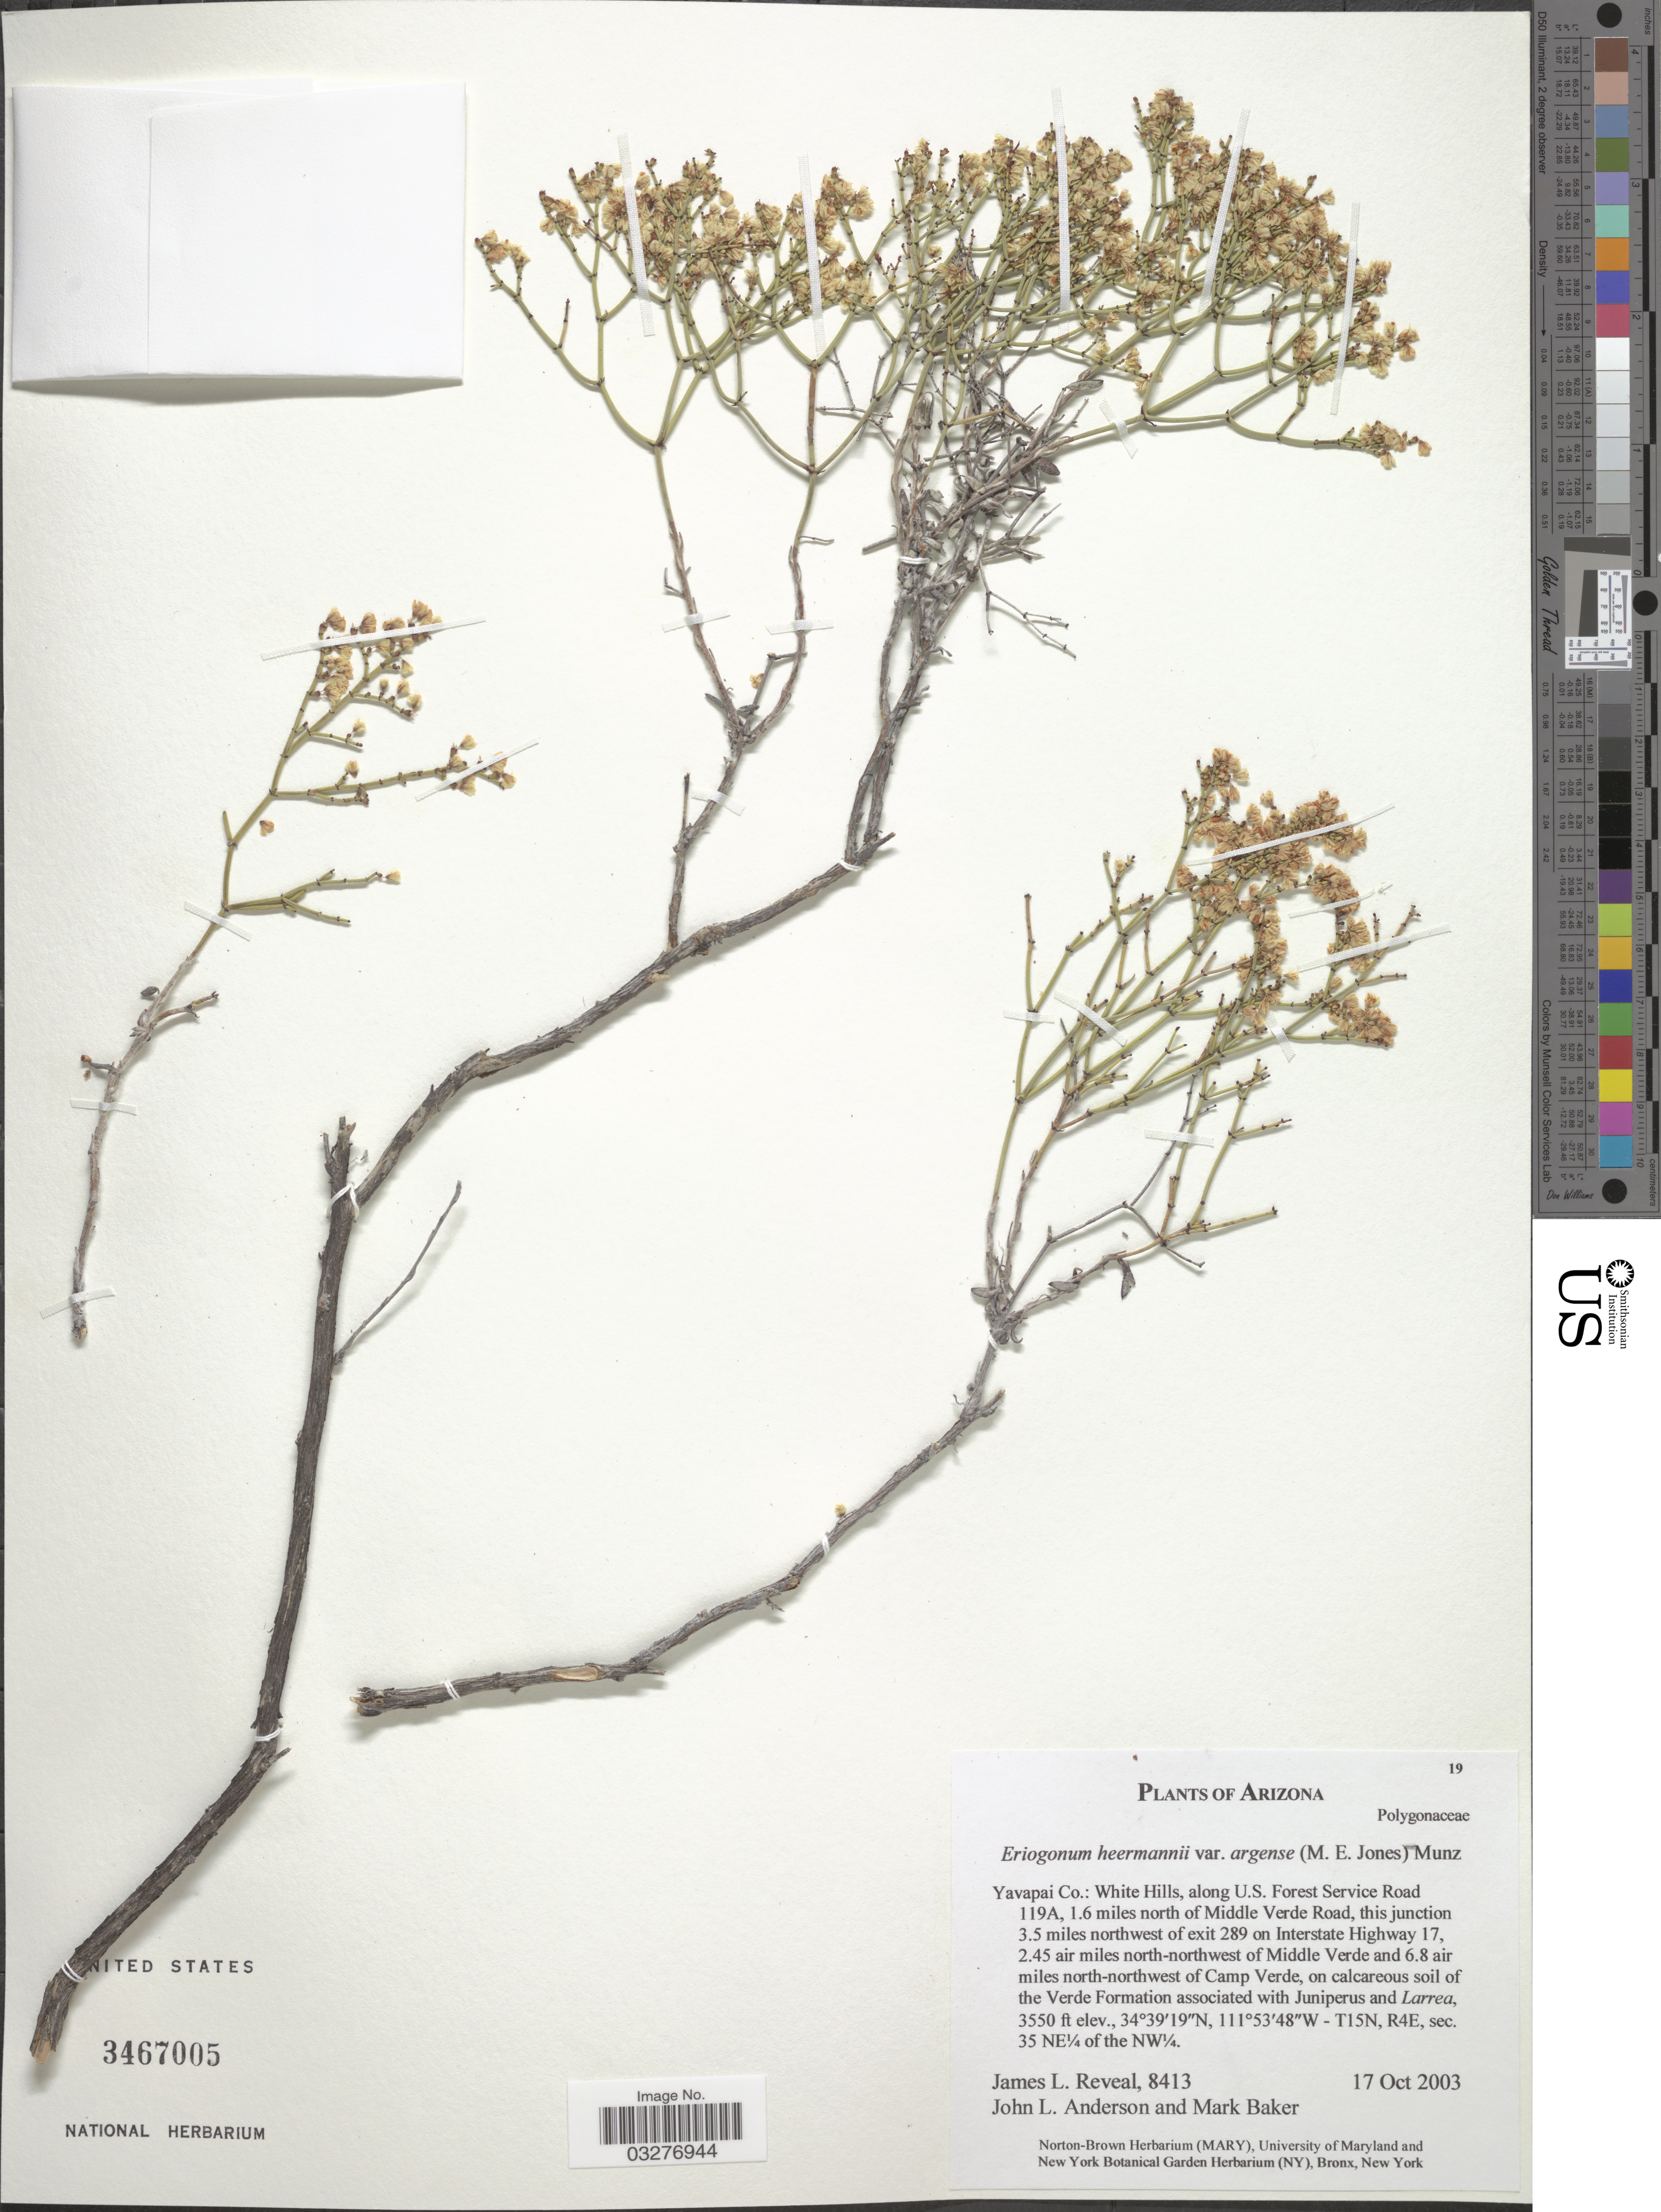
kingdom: Plantae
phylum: Tracheophyta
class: Magnoliopsida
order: Caryophyllales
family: Polygonaceae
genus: Eriogonum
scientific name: Eriogonum heermannii var. argense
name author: (M.E. Jones) Munz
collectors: J. L. Reveal, J. Anderson & M. Baker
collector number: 8413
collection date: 2003-10-17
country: United States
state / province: Arizona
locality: Yavapai Co.: White Hills, along U.S. Forest Service Road 119A, 1.6 miles north of Middle Verde Road, this junction 3.5 miles northwest of exit 289 on Interstate Highway 17, 2.45 air miles north-northwest of Middle Verde and 6.8 air miles north-northwest of Camp Verde. T15N, R4E, sec. 35 NE¼ of the NE¼.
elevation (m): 1082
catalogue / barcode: US 3467005